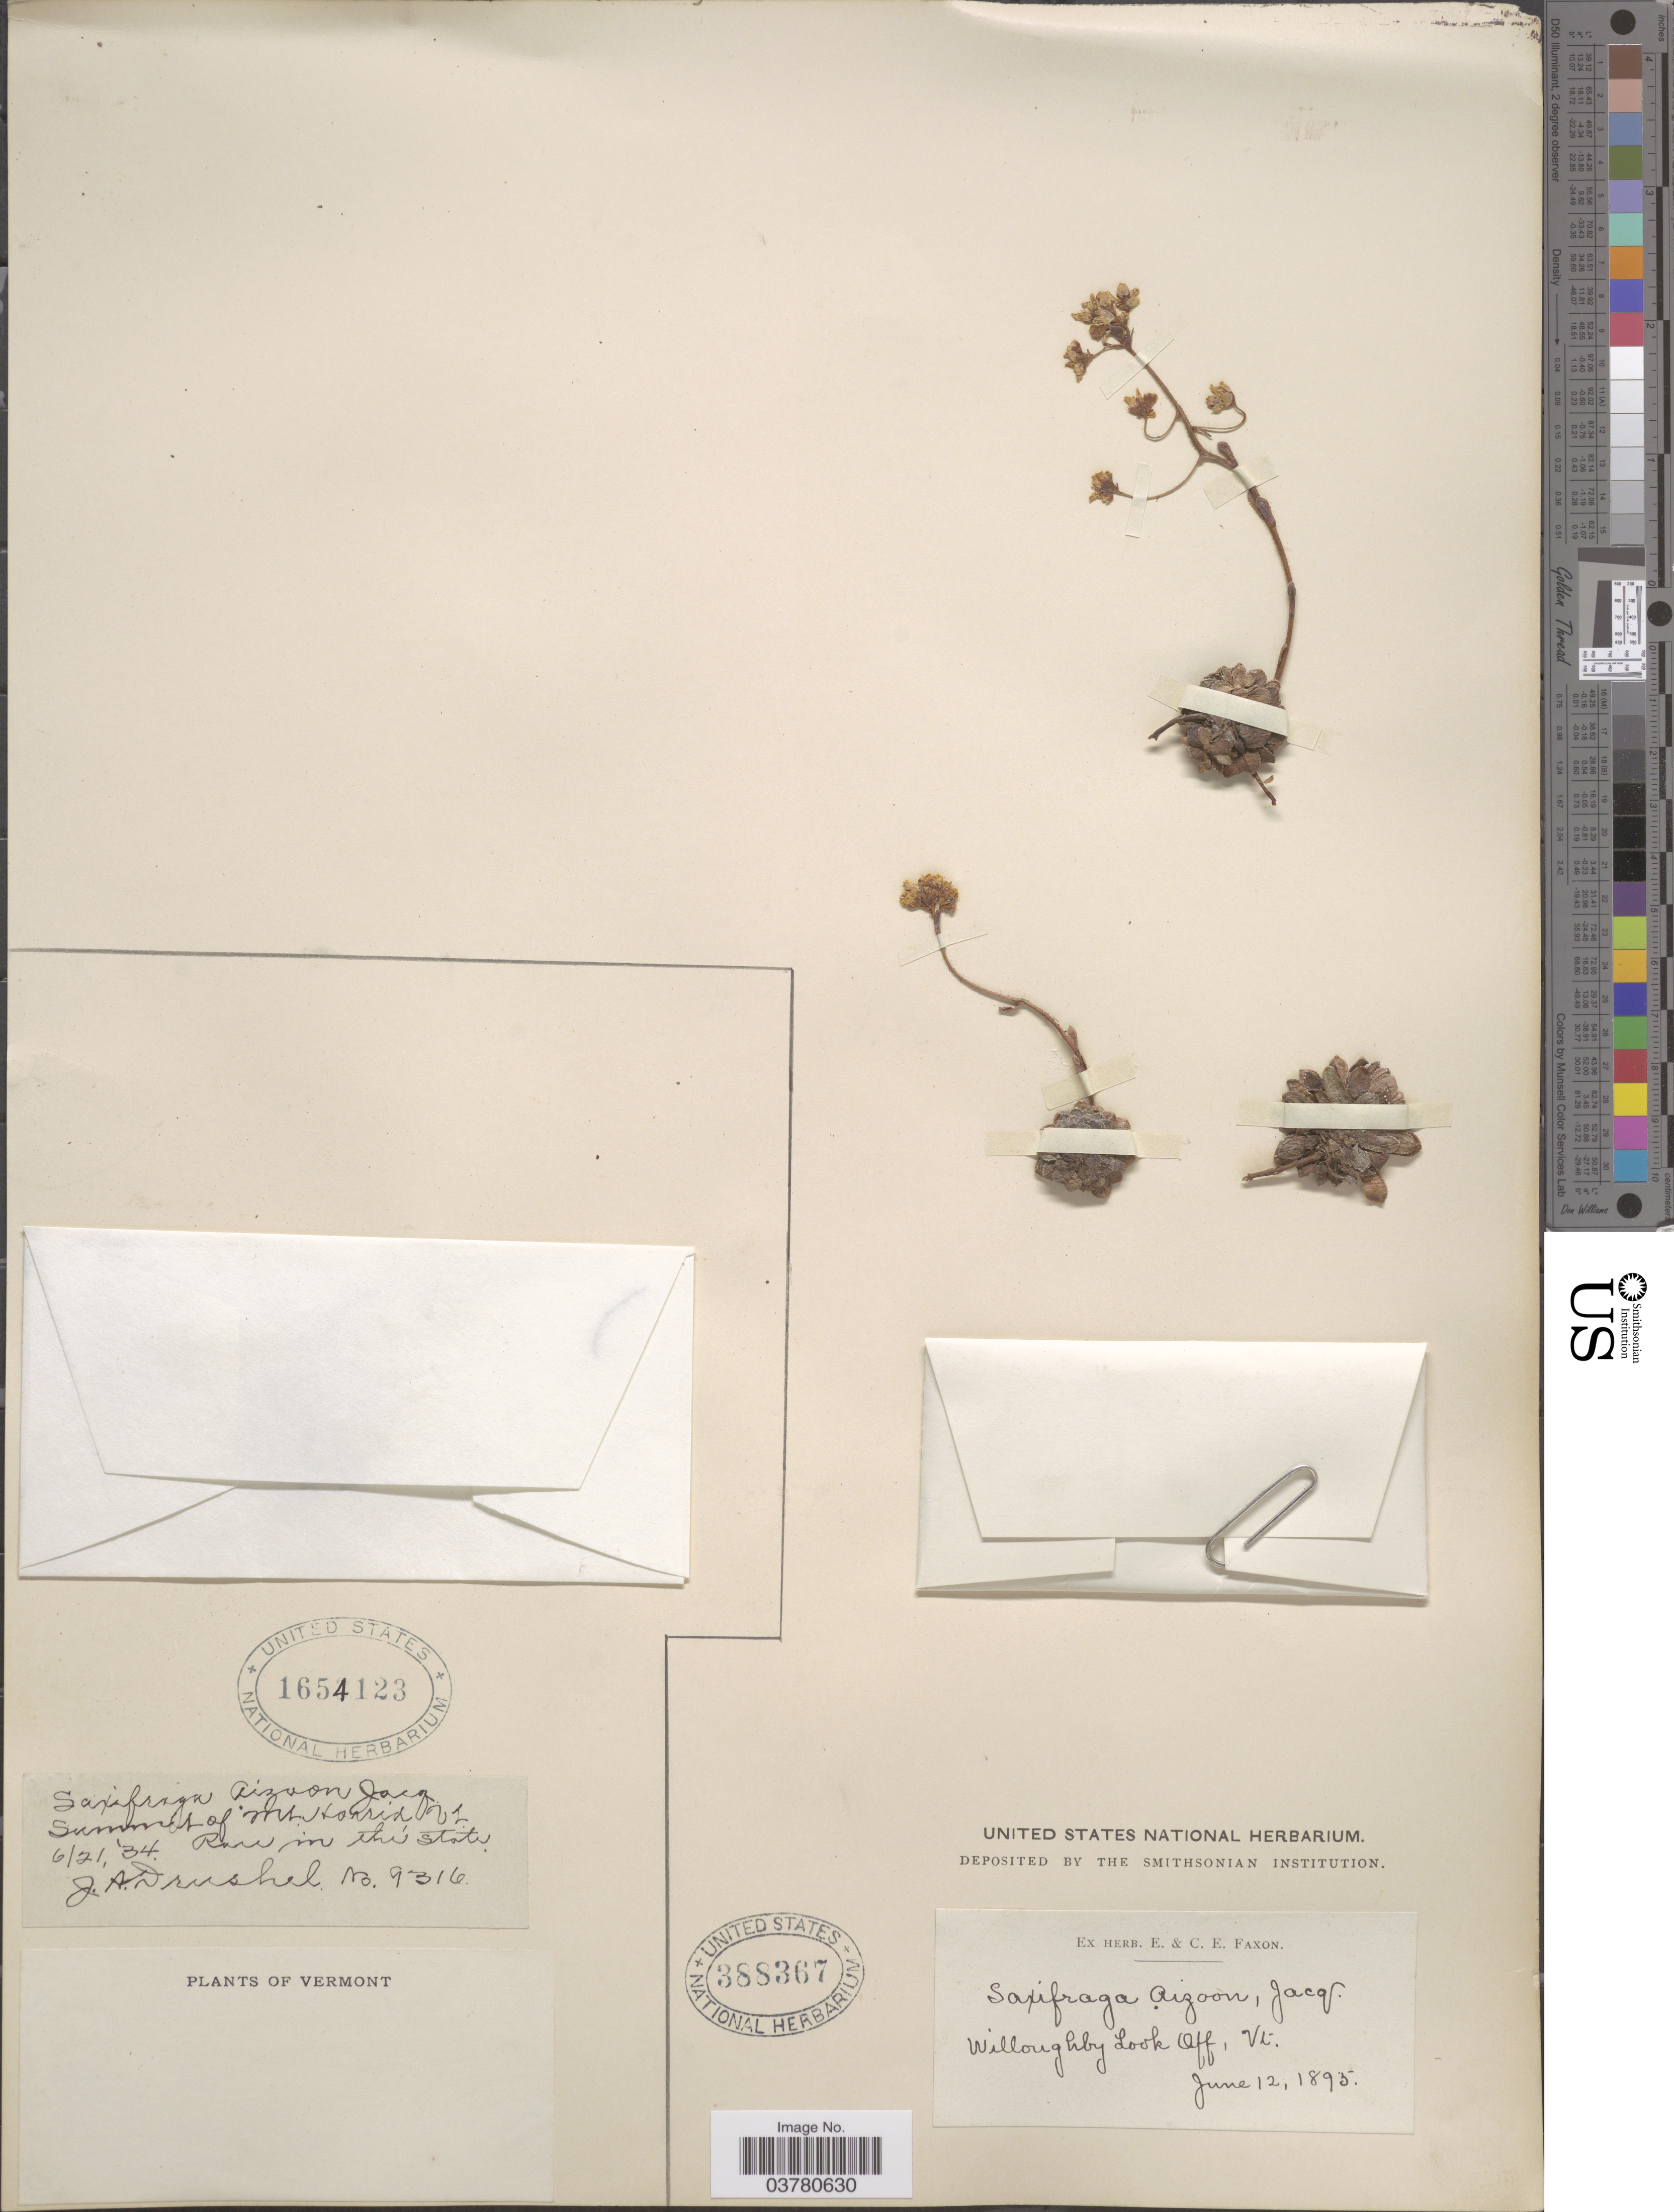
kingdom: Plantae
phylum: Tracheophyta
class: Magnoliopsida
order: Saxifragales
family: Saxifragaceae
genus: Saxifraga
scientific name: Saxifraga paniculata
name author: Mill.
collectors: J. A. Drushel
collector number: B.9316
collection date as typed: Transcribed d/m/y: 21/6/34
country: United States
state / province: Vermont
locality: Summit of Mt. Horrid.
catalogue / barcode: US 1654123